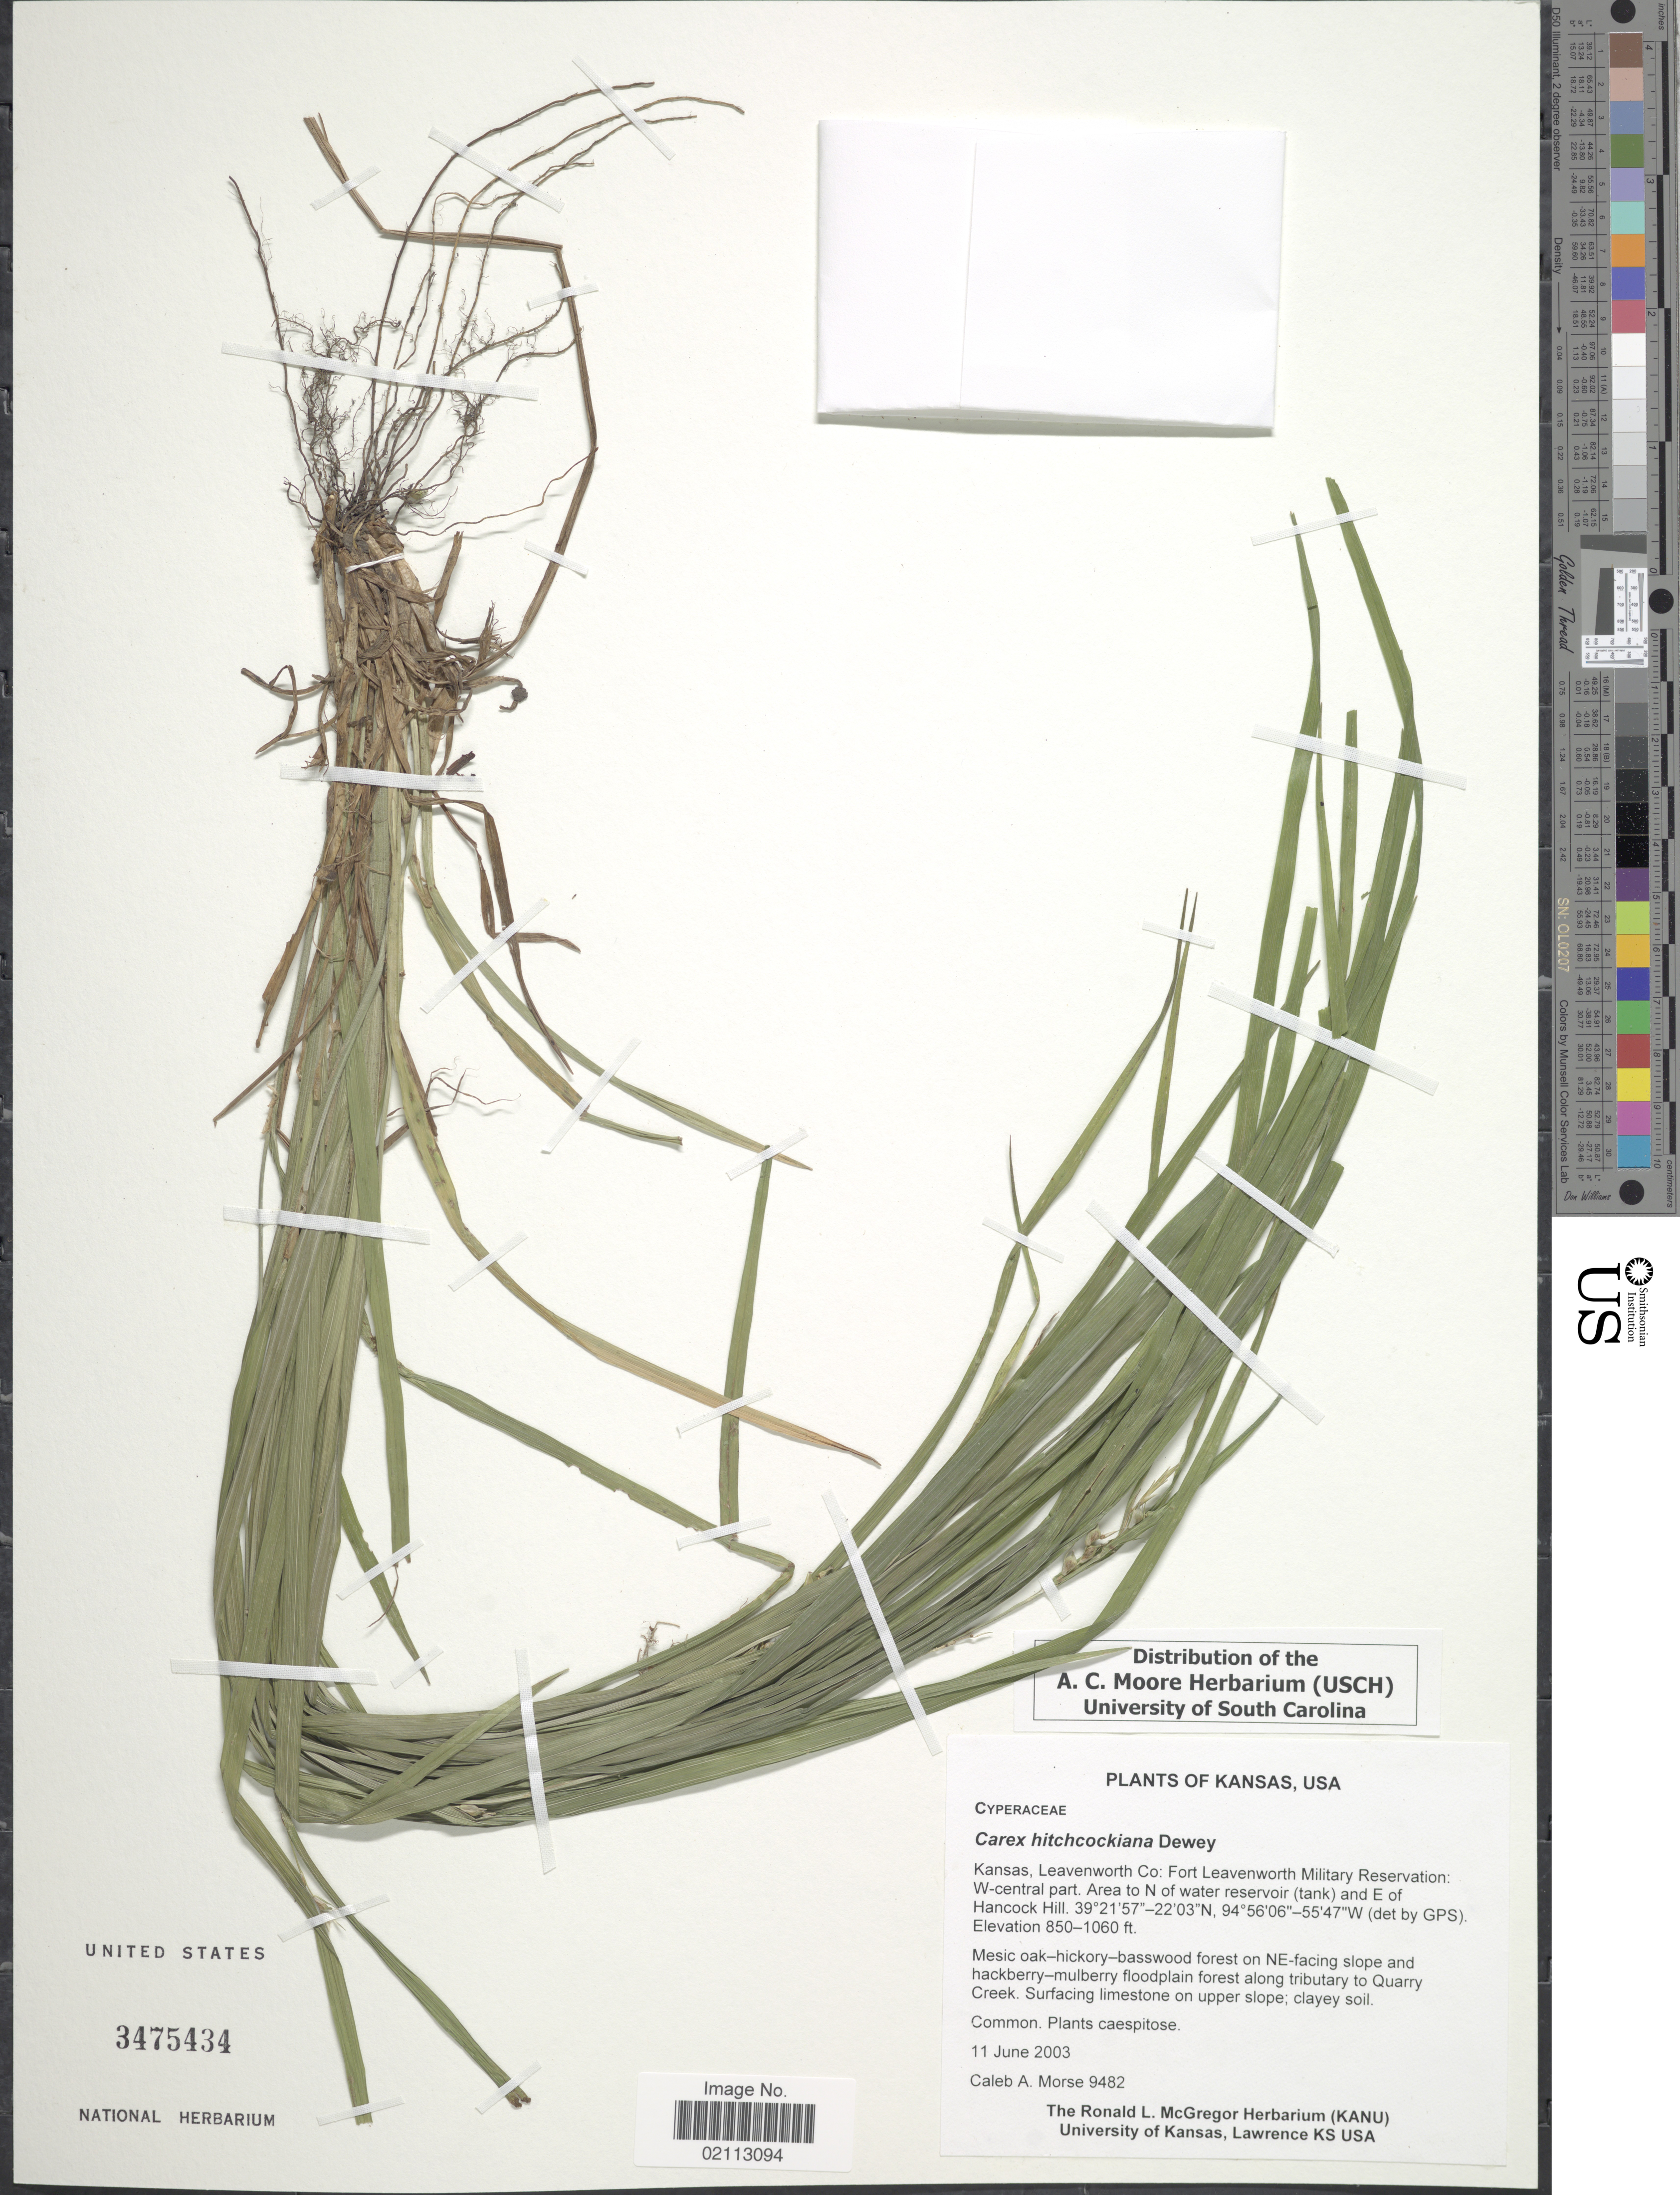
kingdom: Plantae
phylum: Tracheophyta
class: Liliopsida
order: Poales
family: Cyperaceae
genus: Carex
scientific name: Carex hitchcockiana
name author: Dewey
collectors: C. Morse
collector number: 9482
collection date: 2003-06-11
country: United States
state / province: Kansas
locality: Leavenworth Co: Fort : Leavenworth Military Reservation: W- central part. Area to N of water reservoir ( tank) and E of Hancock Hill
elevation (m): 259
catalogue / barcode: US 3475434